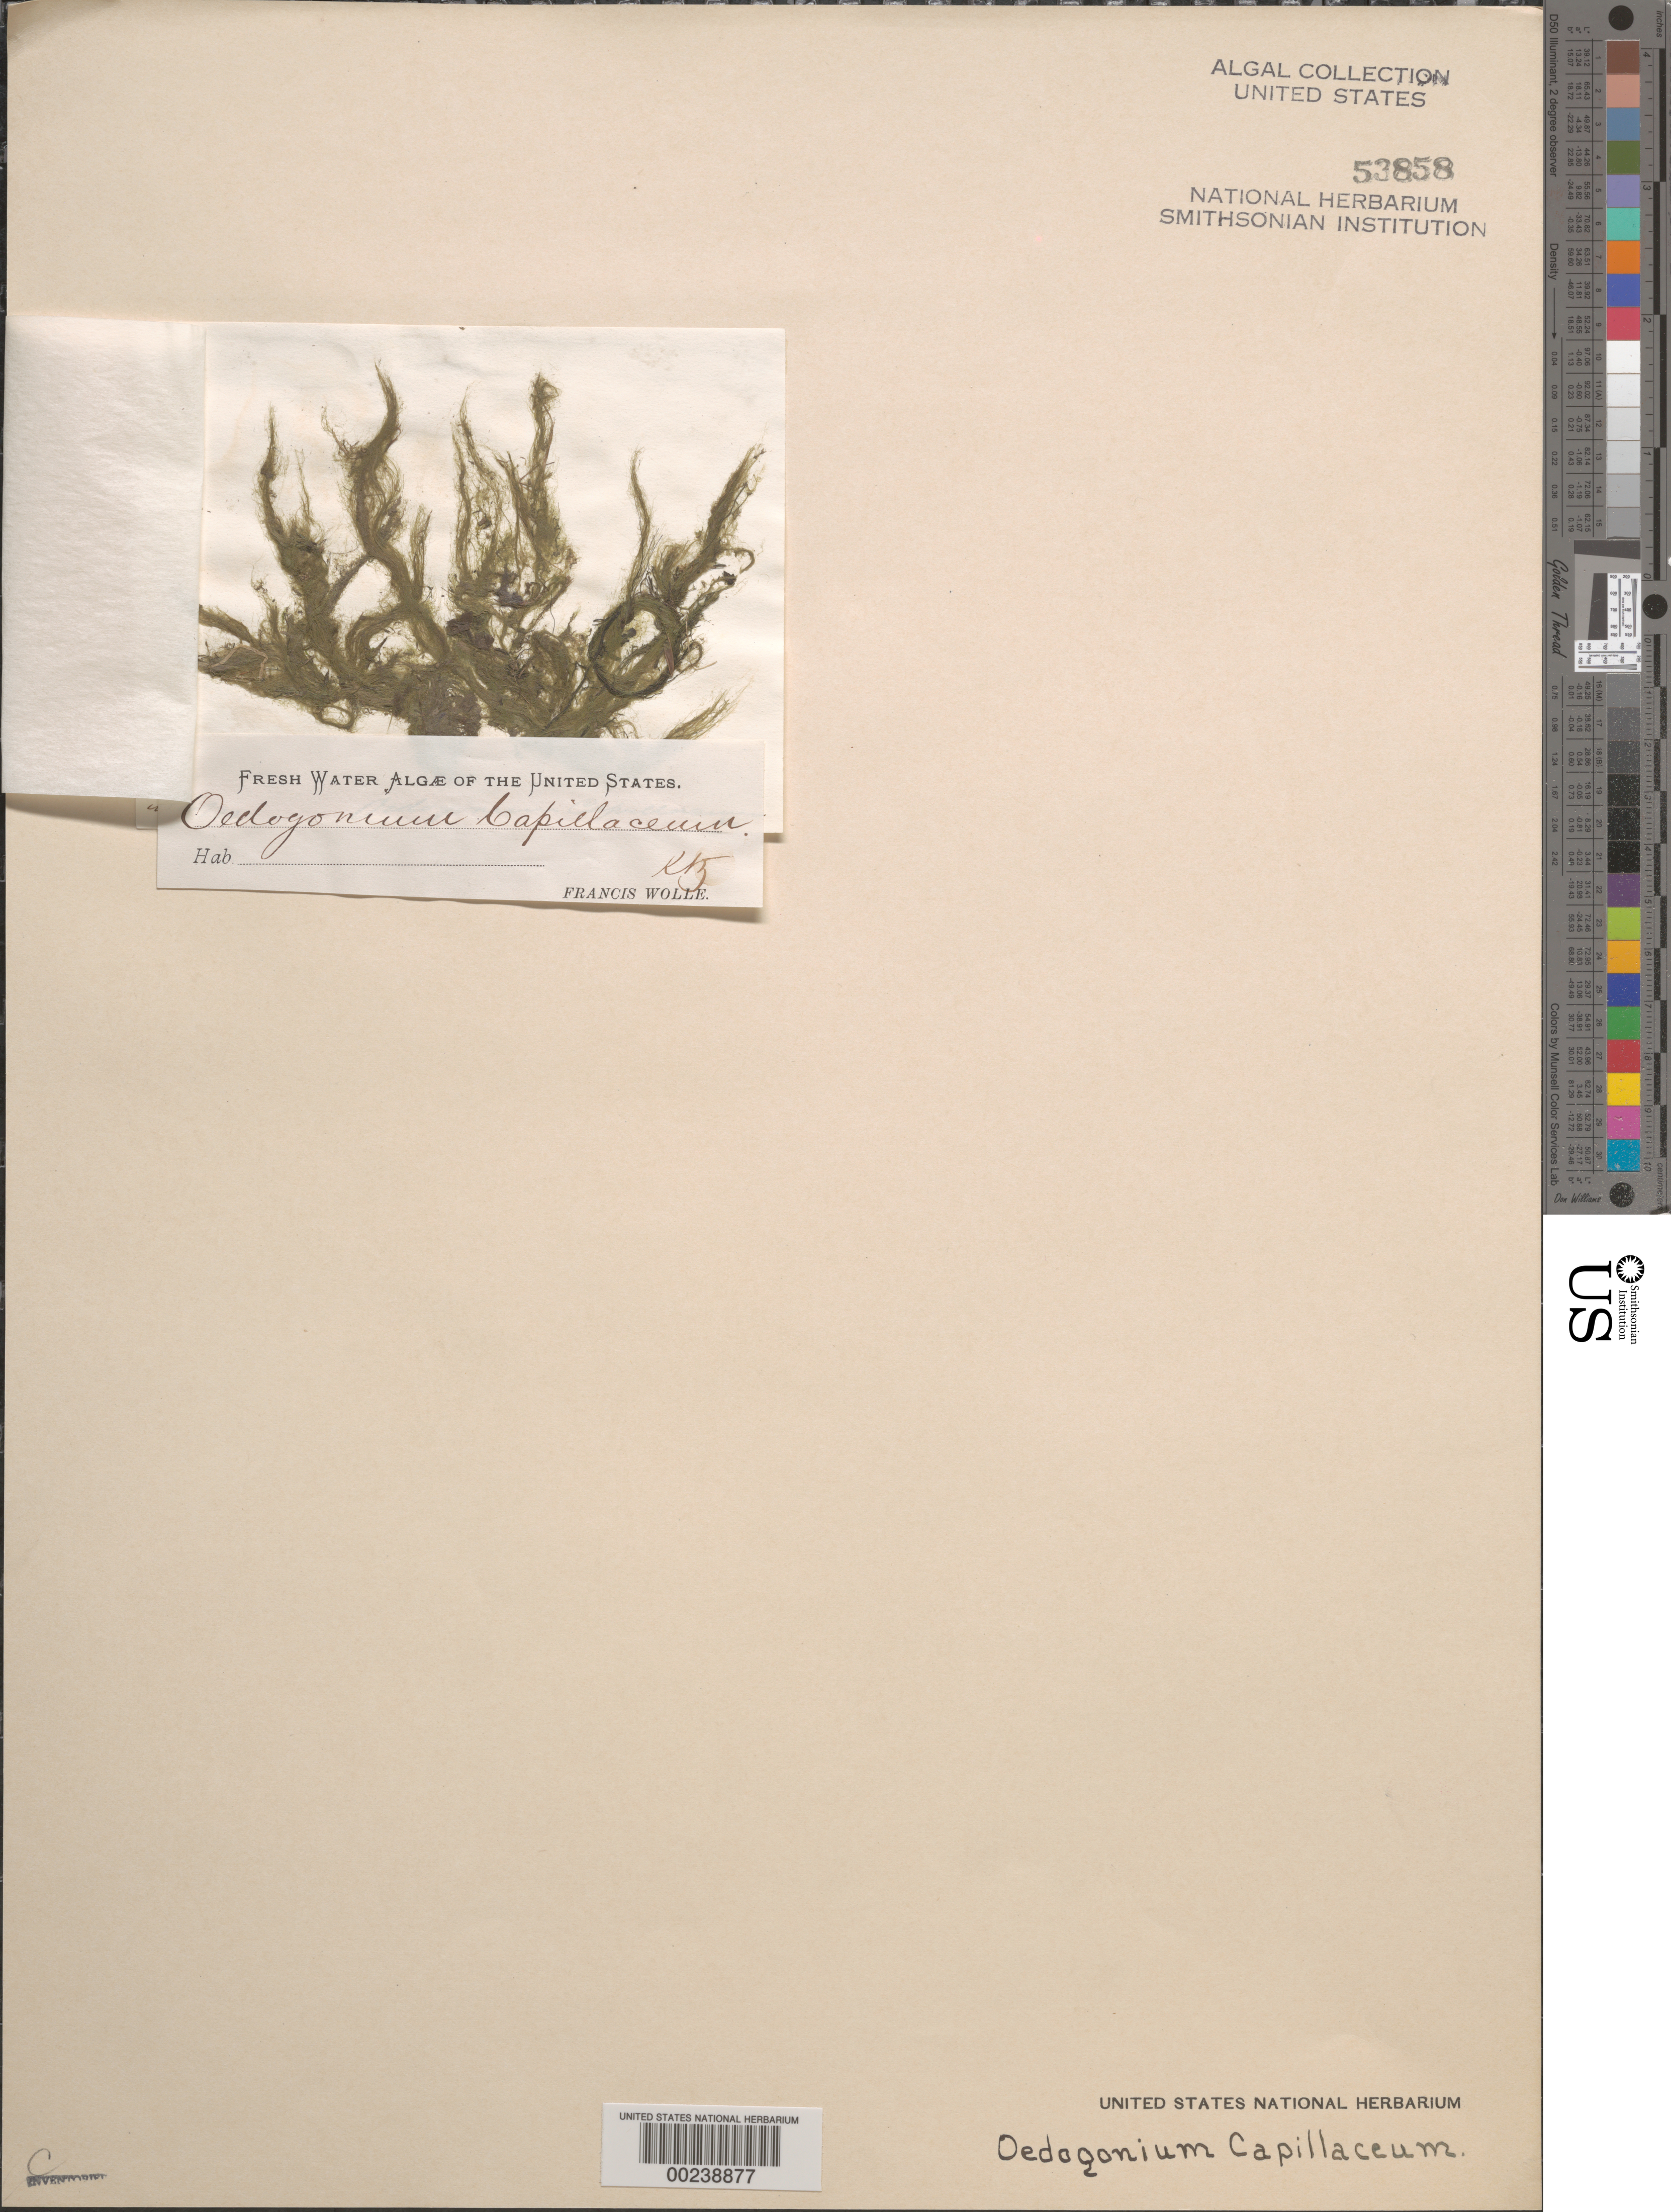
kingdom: Plantae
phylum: Chlorophyta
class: Chlorophyceae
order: Oedogoniales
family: Oedogoniaceae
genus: Oedogonium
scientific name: Oedogonium capillaceum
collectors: F. Wolle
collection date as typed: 18--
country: United States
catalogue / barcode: US 53858